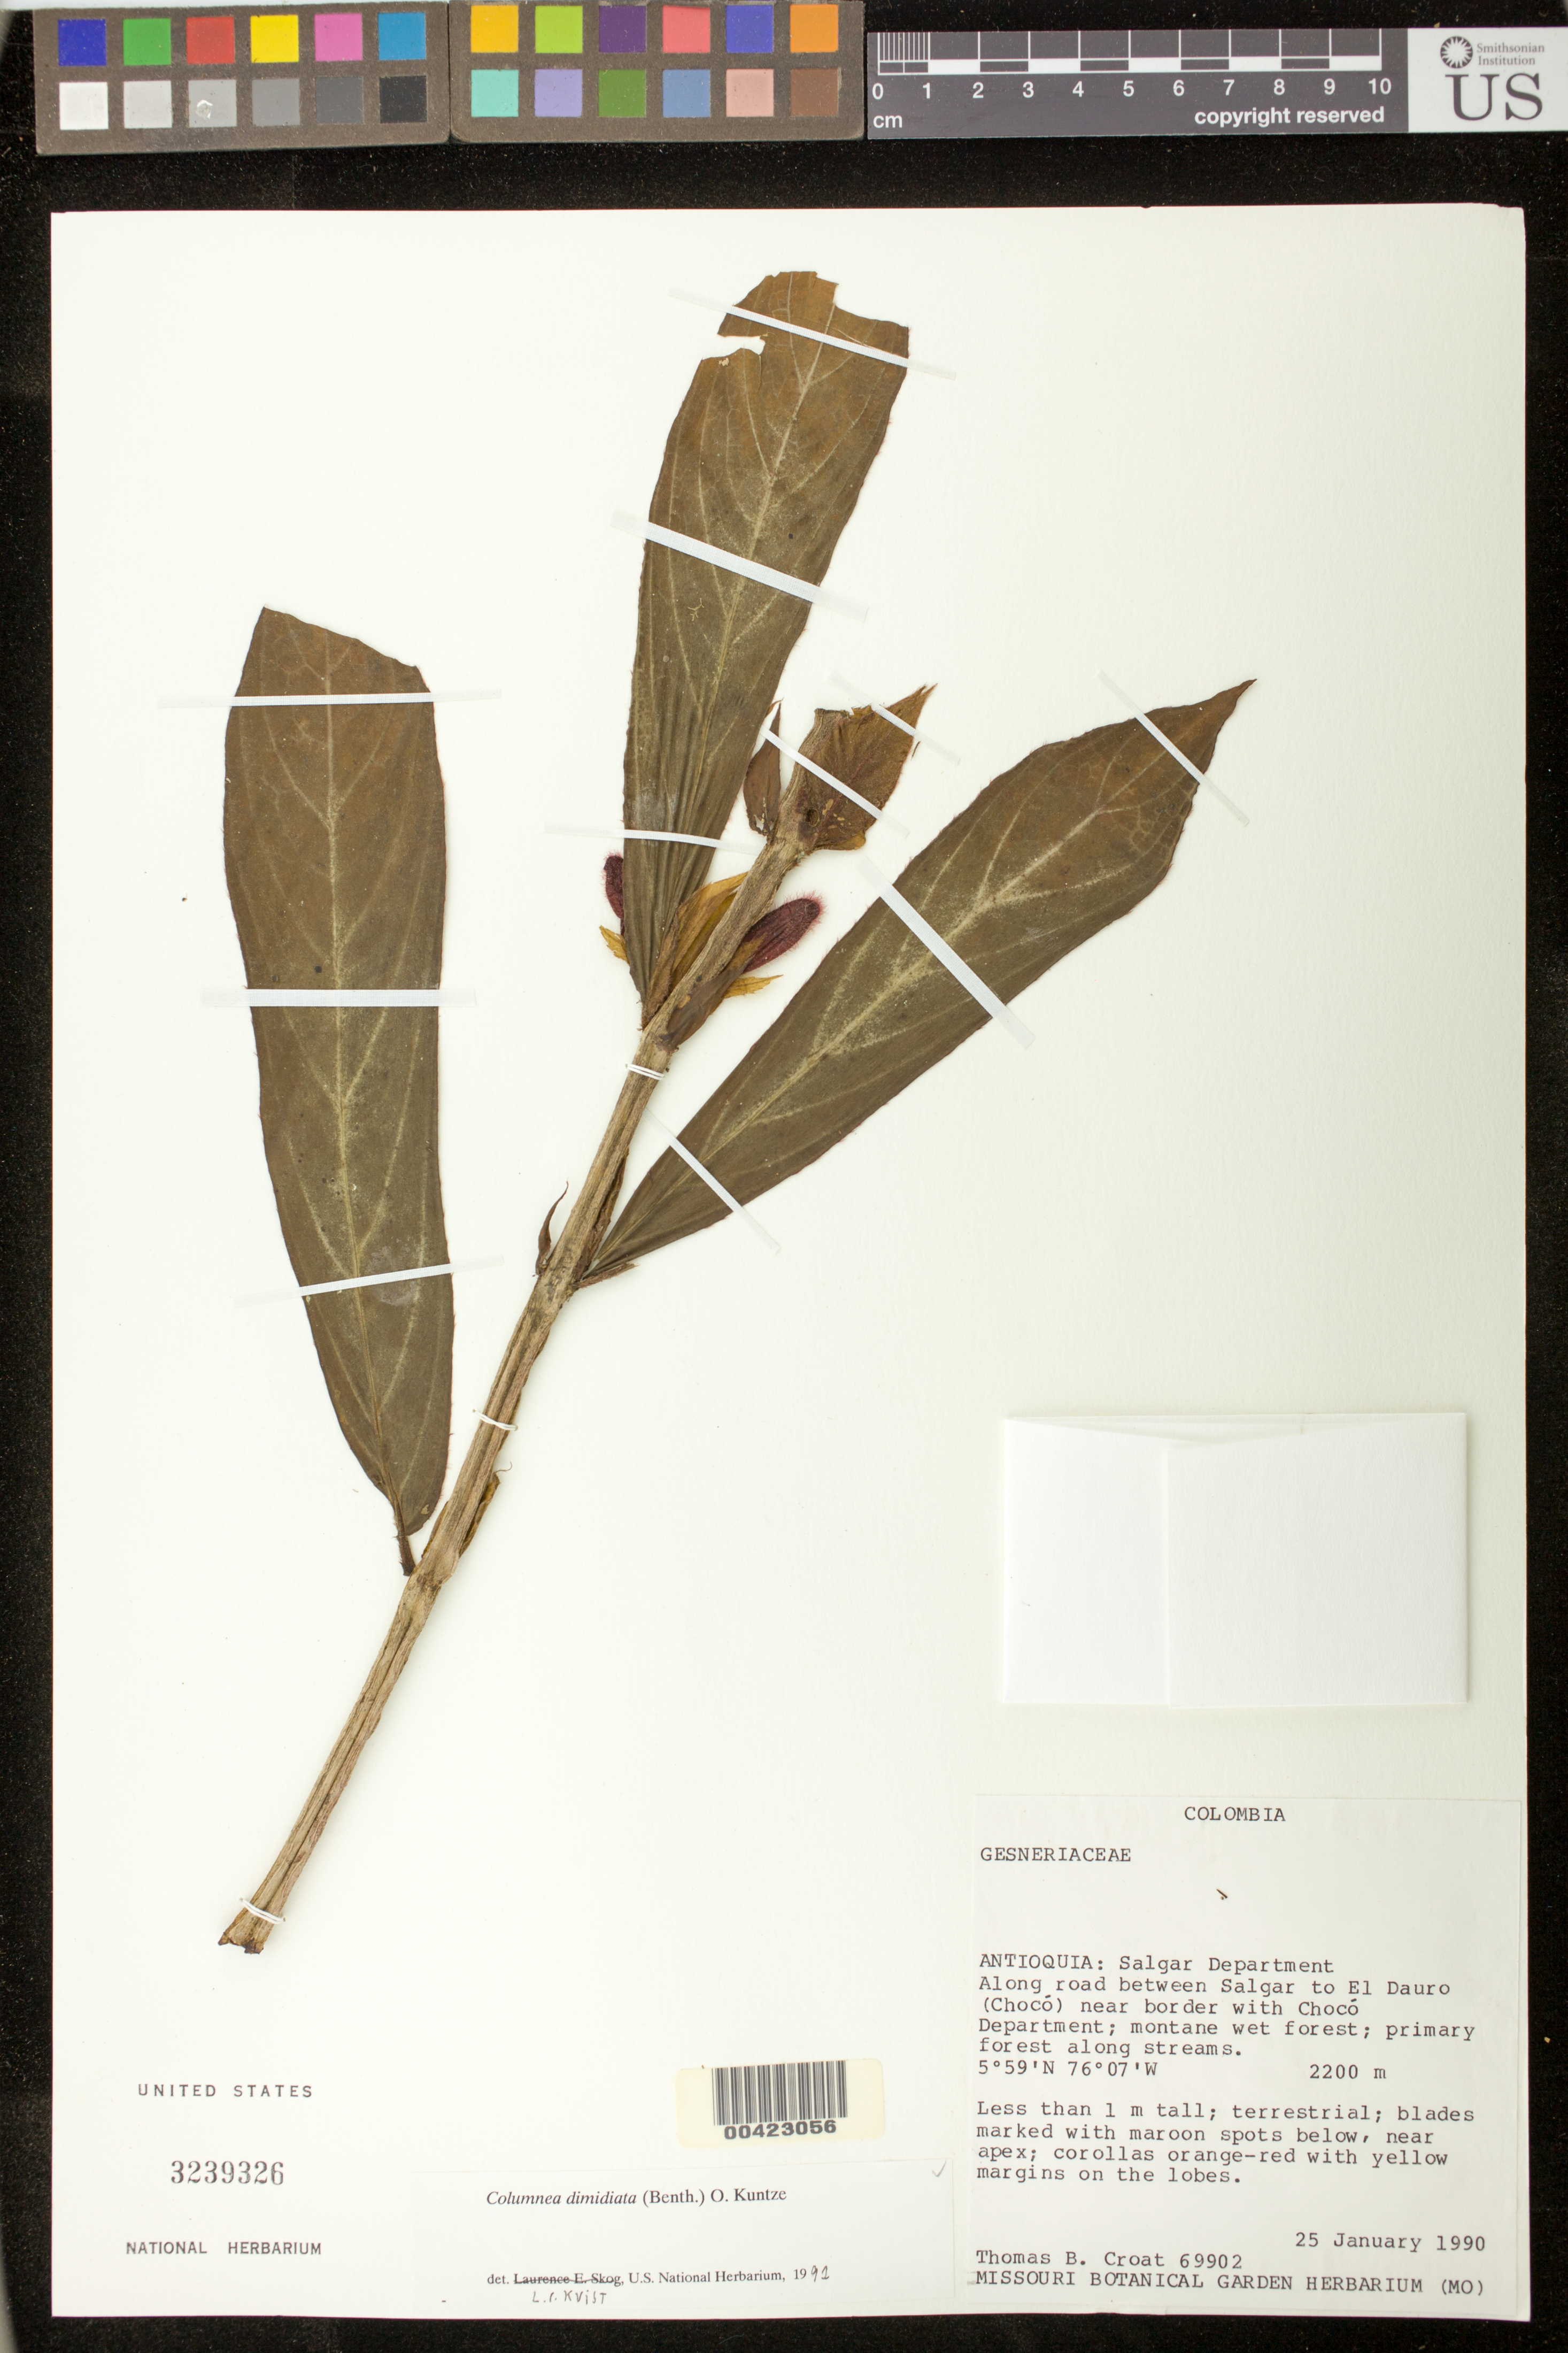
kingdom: Plantae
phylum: Tracheophyta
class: Magnoliopsida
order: Lamiales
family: Gesneriaceae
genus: Columnea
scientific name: Columnea dimidiata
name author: (Benth.) Kuntze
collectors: T. B. Croat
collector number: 69902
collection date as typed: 25 Jan 1990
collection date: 1990-01-25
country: Colombia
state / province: Antioquia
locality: Between Salgar and El Dauro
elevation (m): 2200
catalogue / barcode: US 3239326